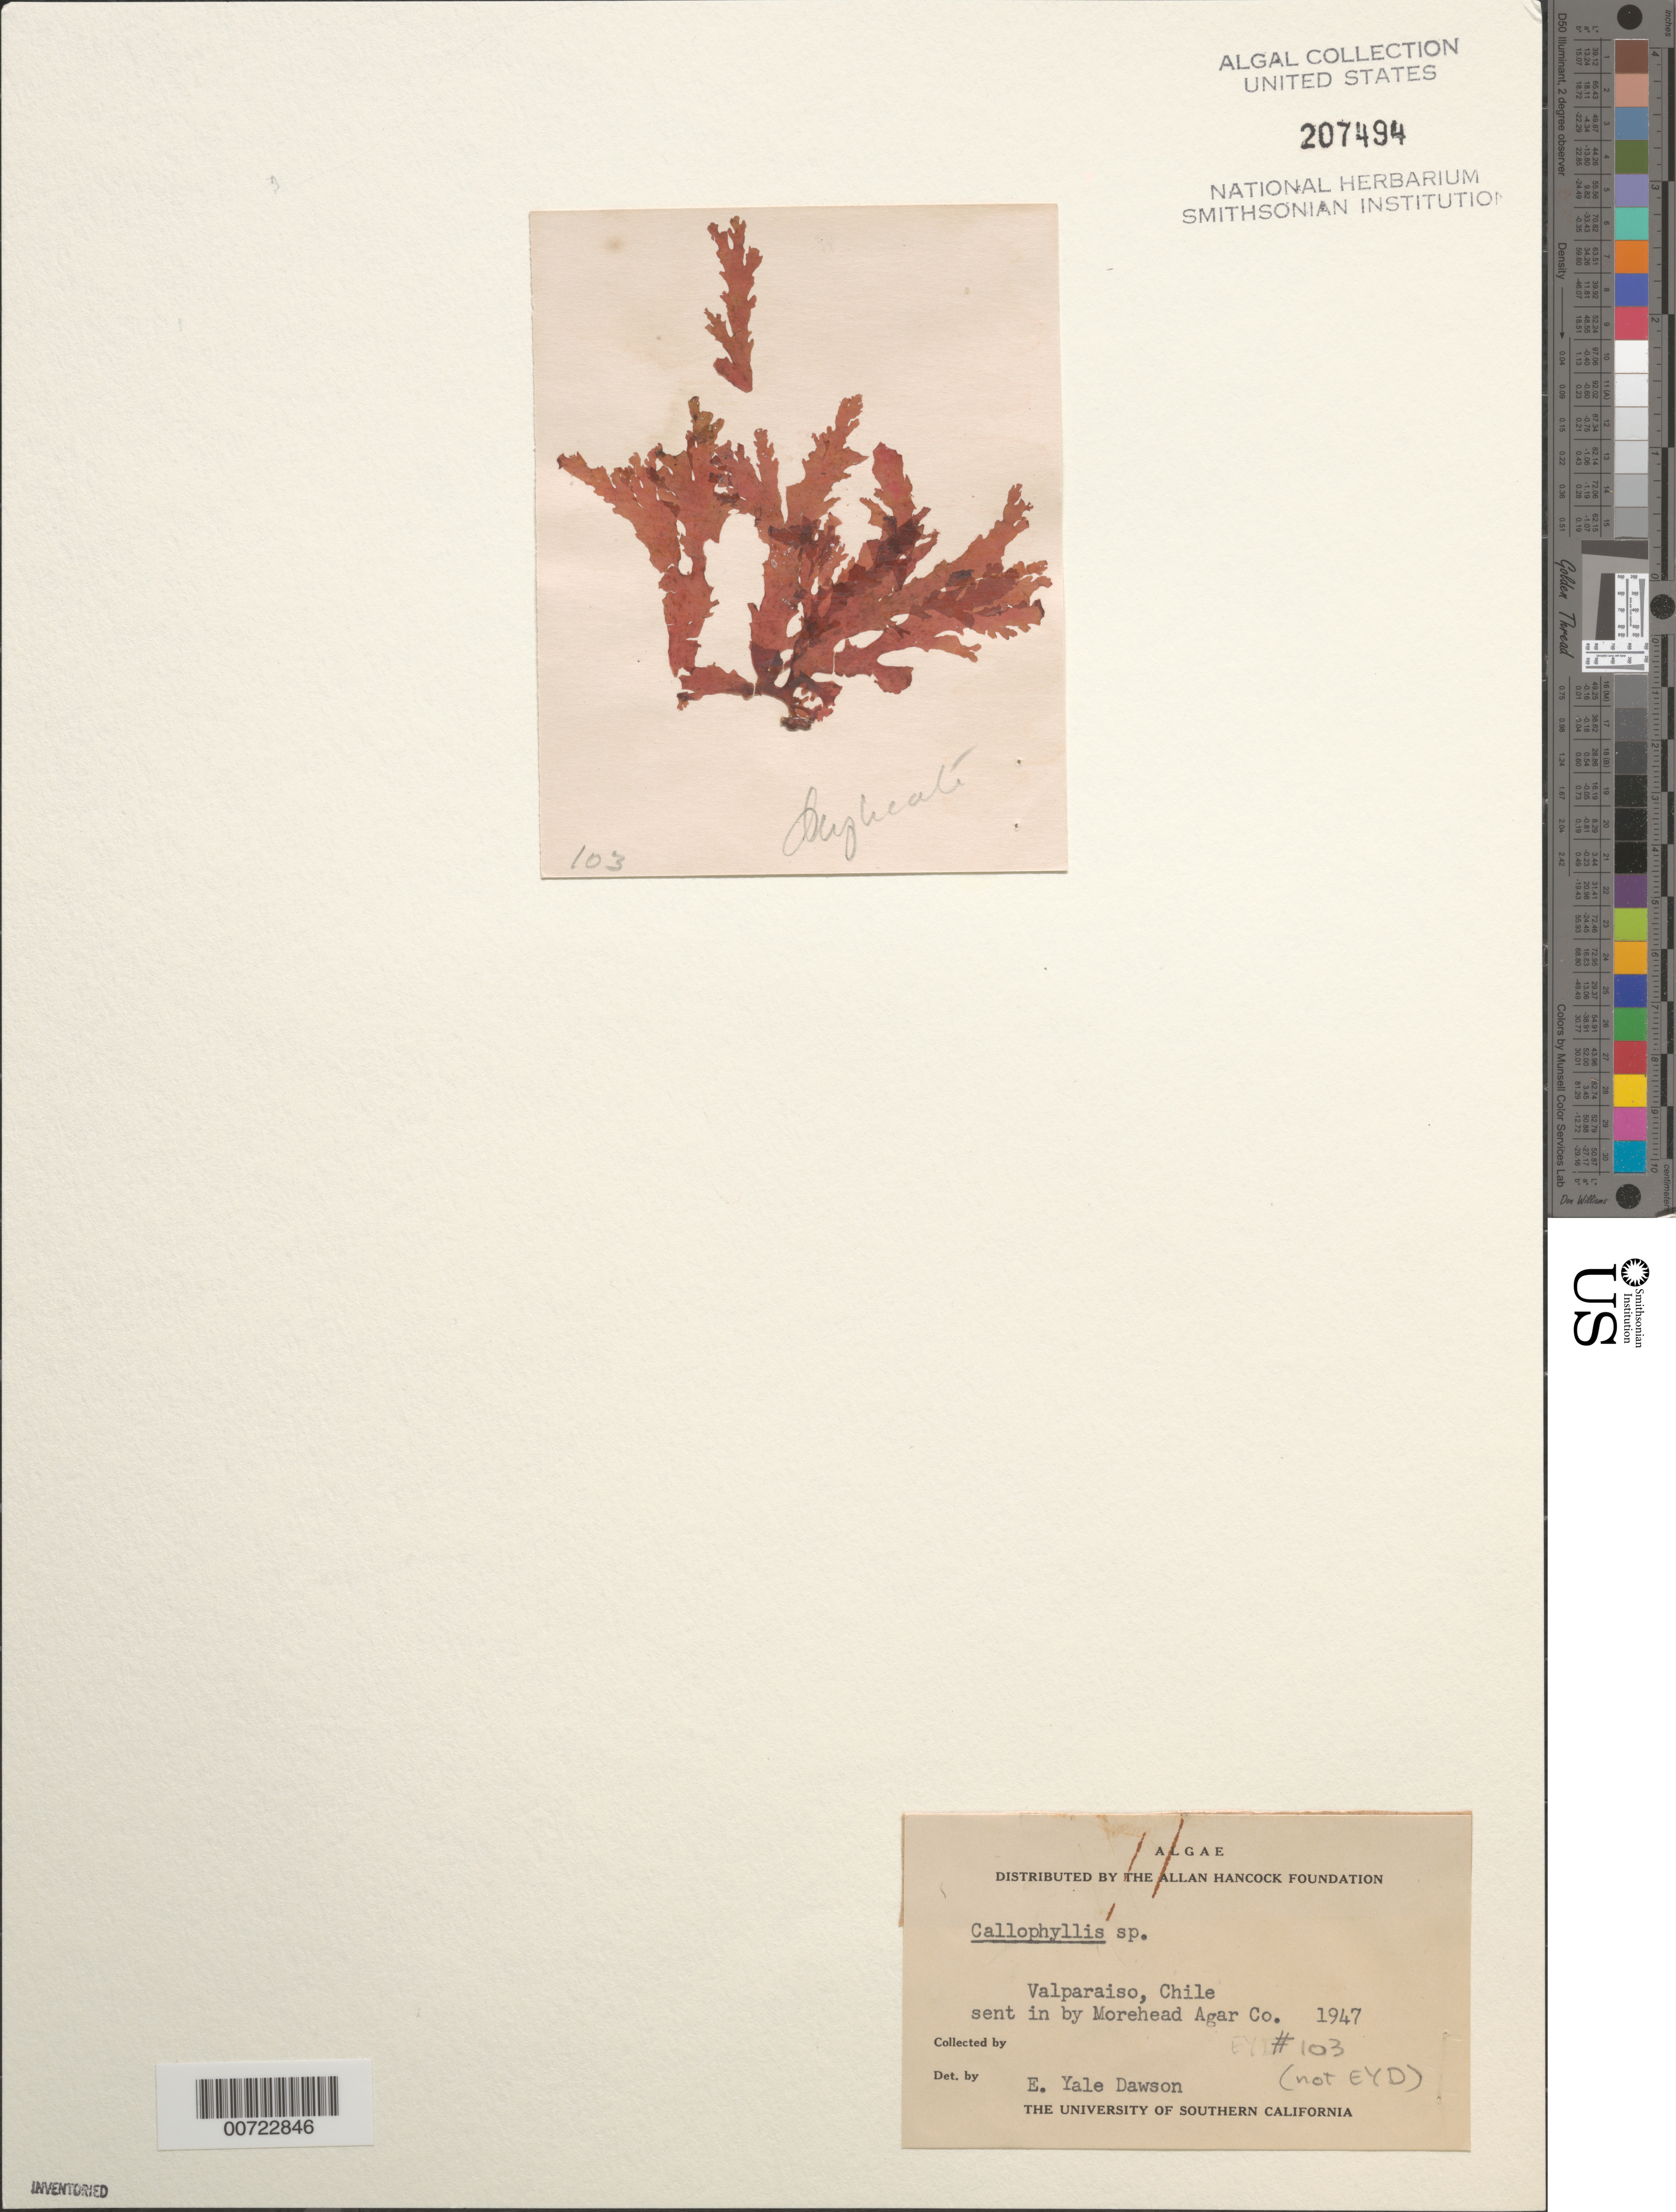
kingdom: Plantae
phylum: Rhodophyta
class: Florideophyceae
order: Gigartinales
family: Kallymeniaceae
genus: Callophyllis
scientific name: Callophyllis sp.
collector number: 103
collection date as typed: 1947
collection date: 1947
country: Chile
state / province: Valparaíso (V)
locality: Valparaiso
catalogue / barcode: US 207494